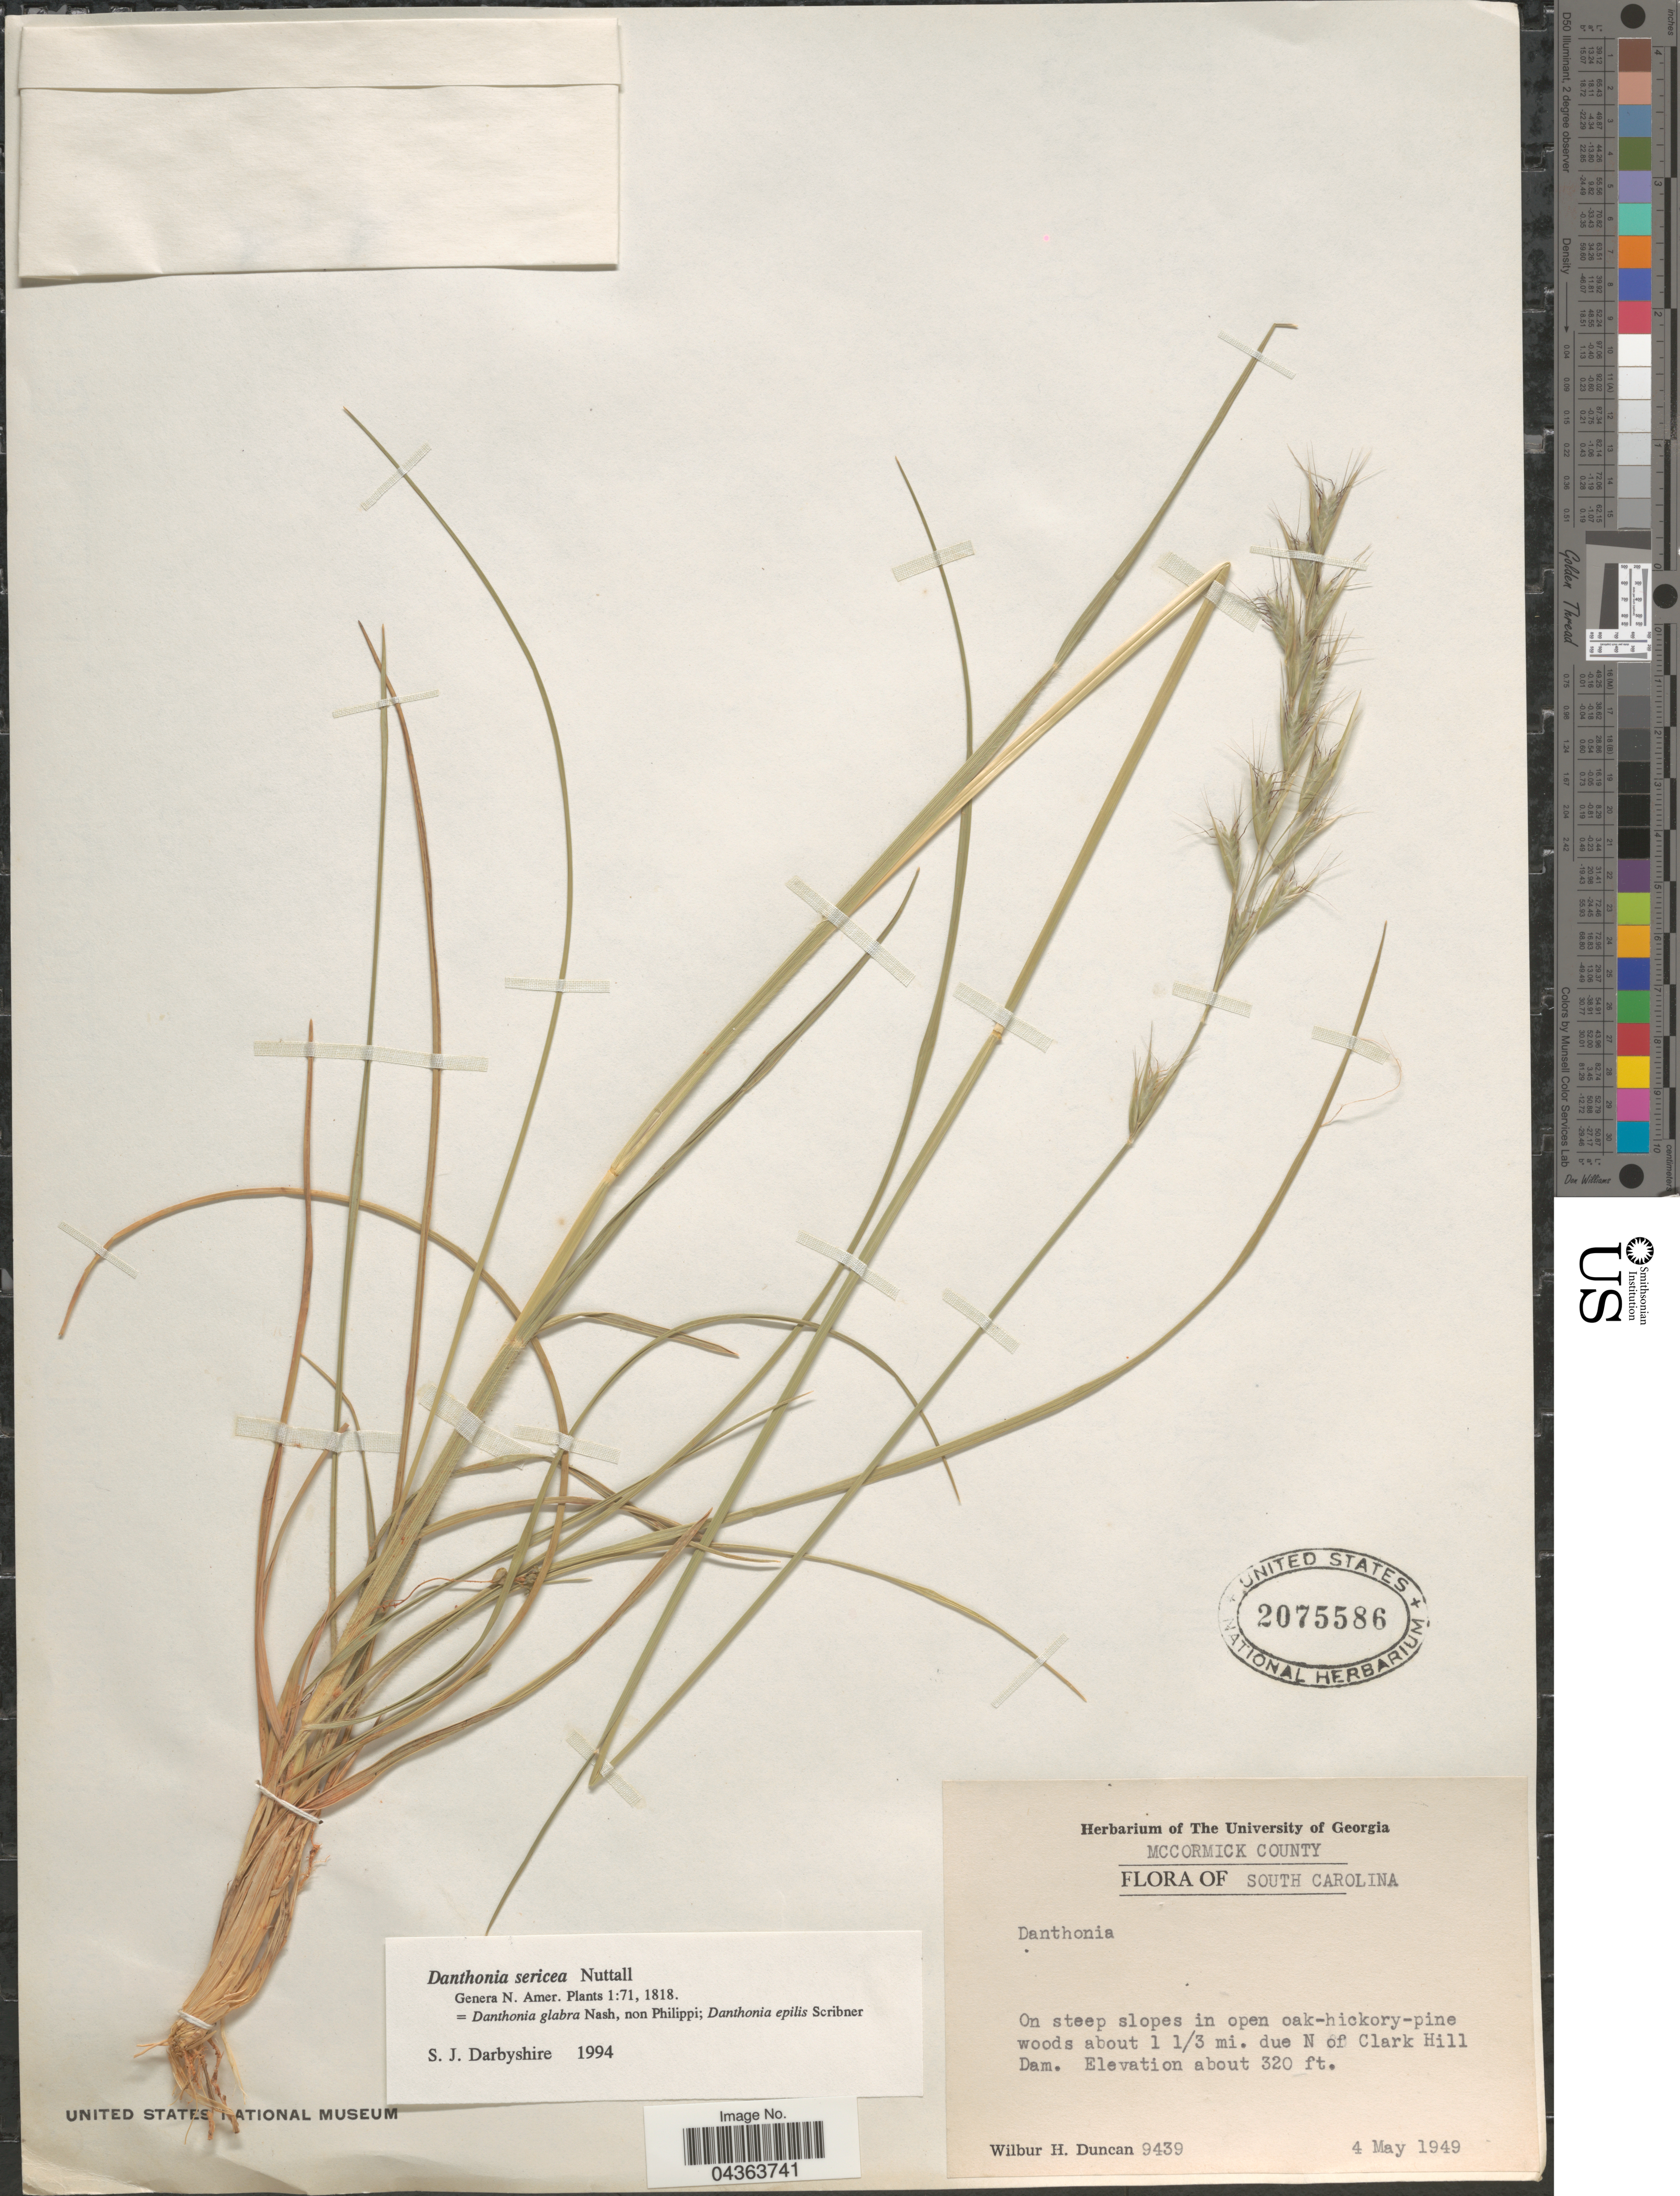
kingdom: Plantae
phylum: Tracheophyta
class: Liliopsida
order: Poales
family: Poaceae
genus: Danthonia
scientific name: Danthonia sericea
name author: Nutt.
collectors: W. H. Duncan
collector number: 9439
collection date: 1949-05-04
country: United States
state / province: South Carolina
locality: McCormick County. On steep slopes in open oak-hickory-pine woods about 1 1/3 mi. due N of Clark Hill dam.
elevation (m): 98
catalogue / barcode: US 2075586